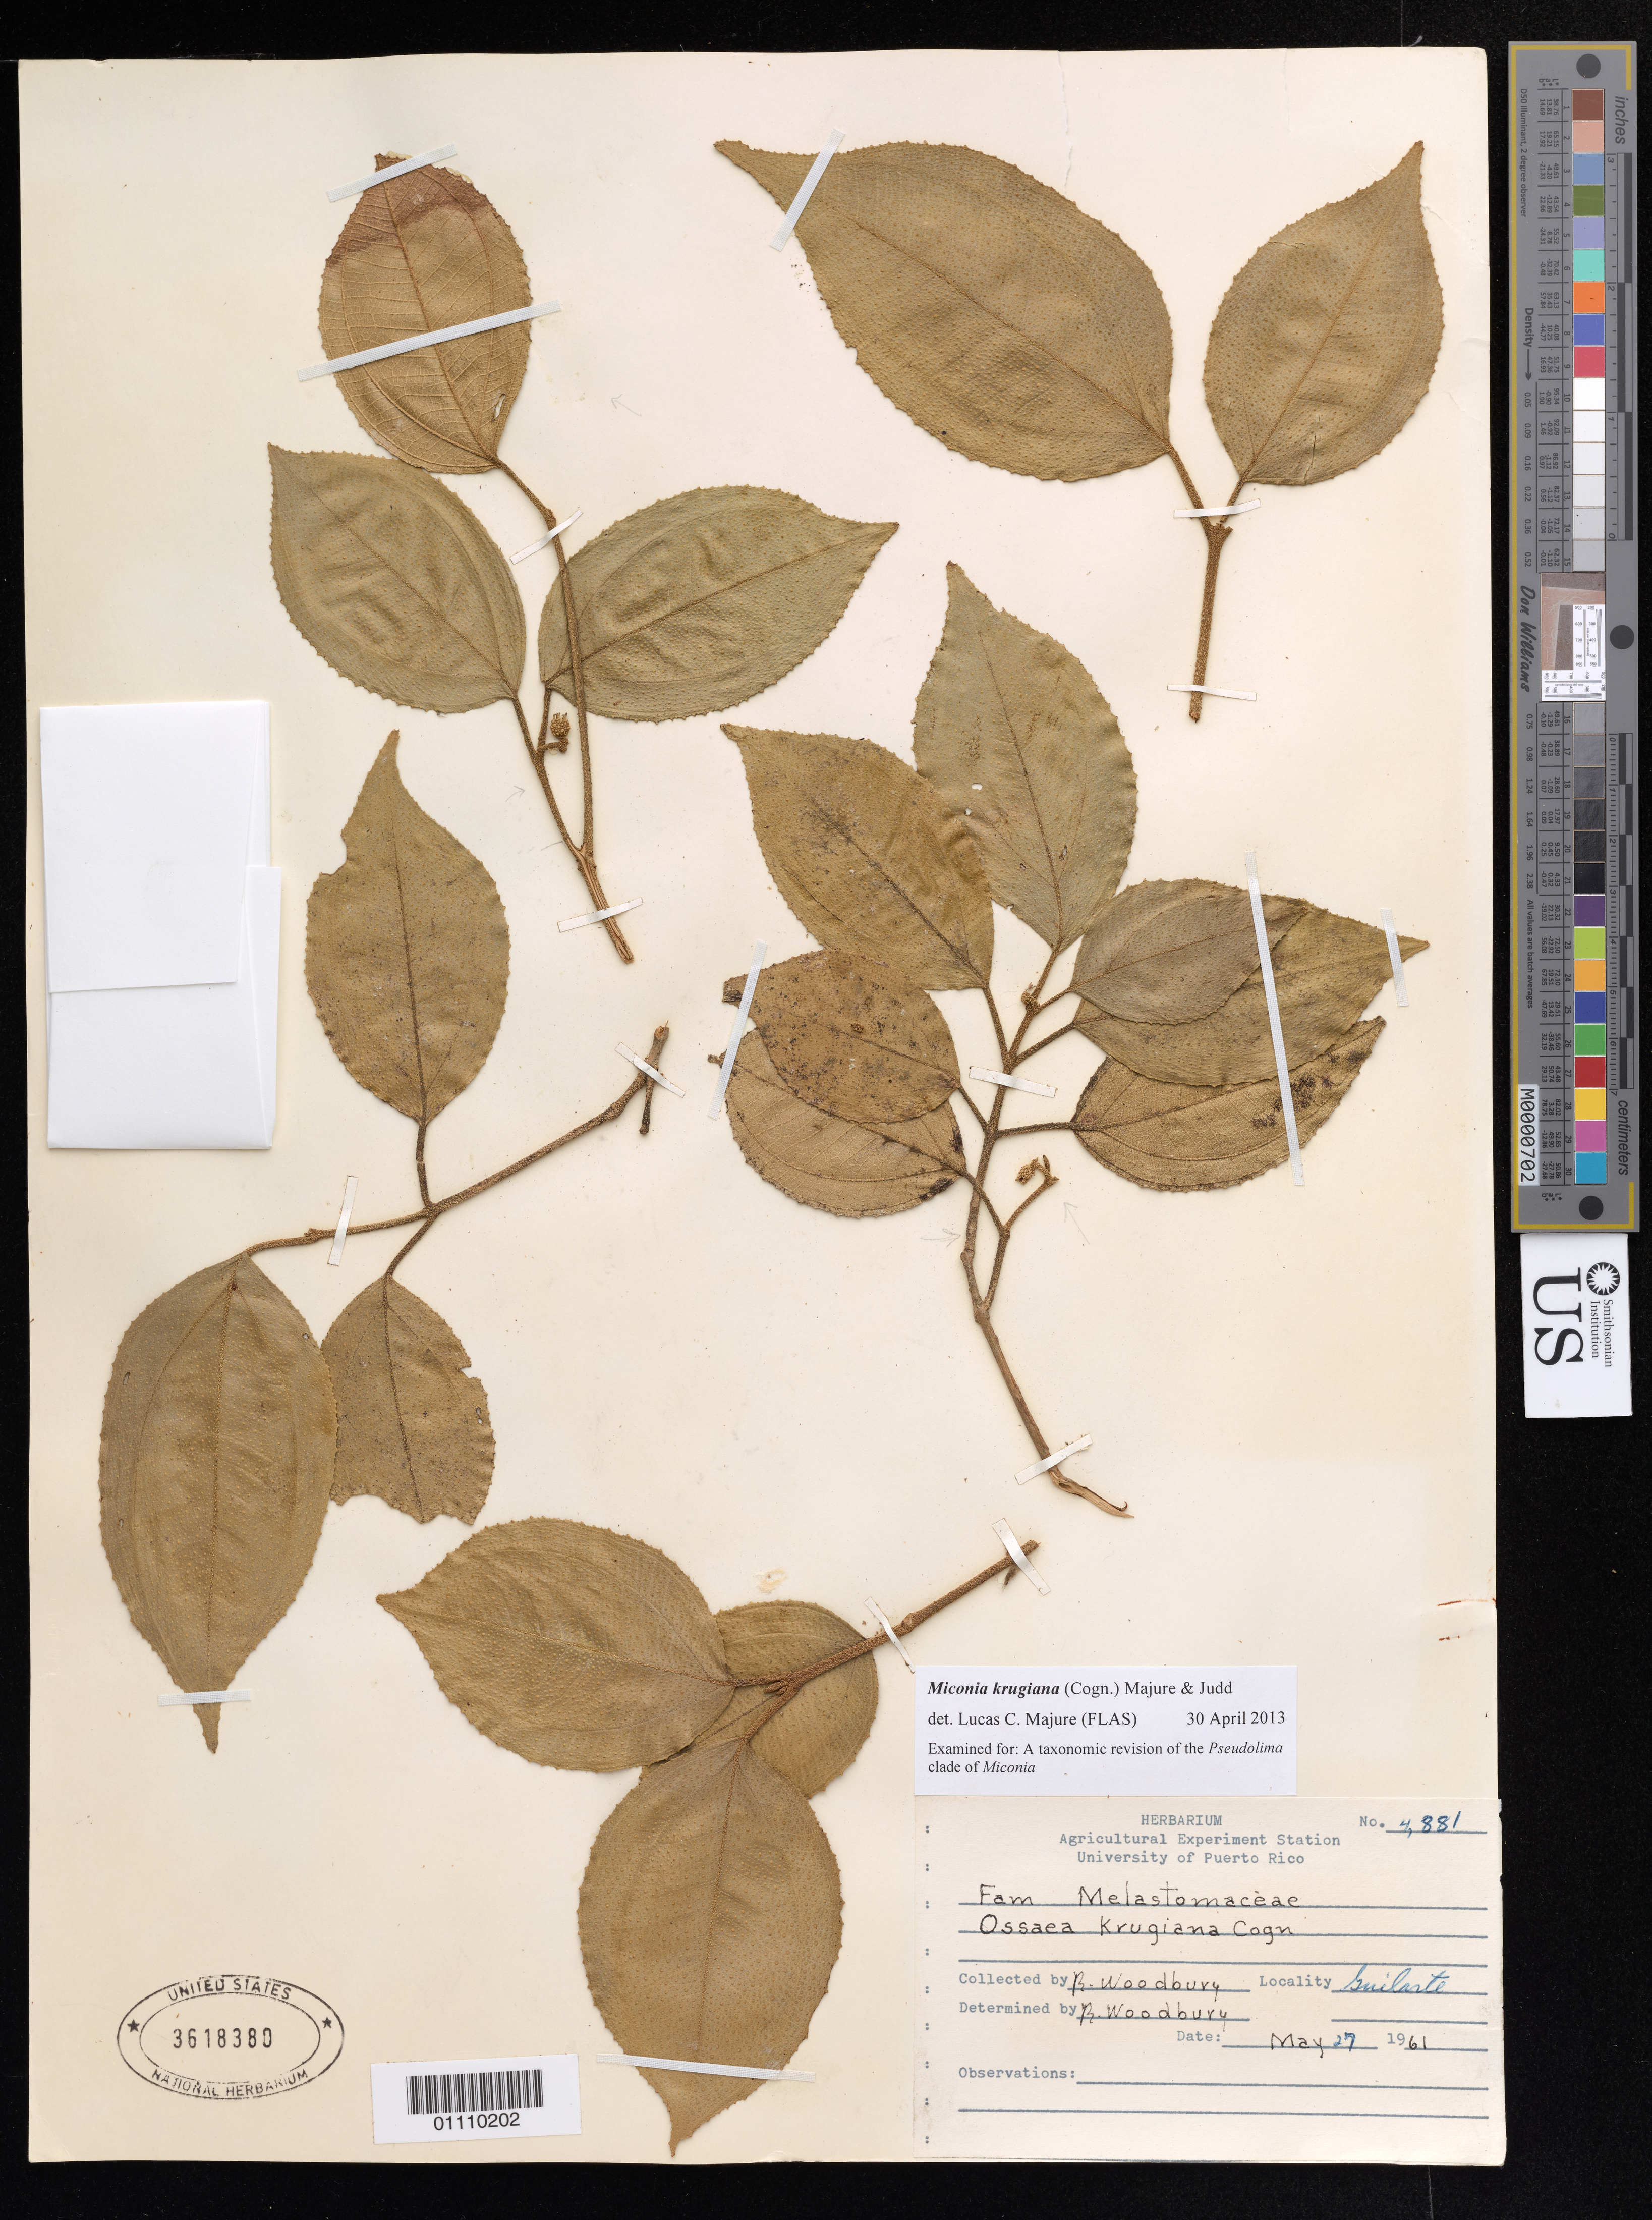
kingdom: Plantae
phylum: Tracheophyta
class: Magnoliopsida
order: Myrtales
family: Melastomataceae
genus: Miconia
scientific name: Miconia karlkrugii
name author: Majure & Judd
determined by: Majure, Lucas C., (FLAS), University of Florida (UNITED STATES)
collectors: R. O. Woodbury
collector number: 4881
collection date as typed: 27 May 1961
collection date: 1961-03-27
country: Puerto Rico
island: Puerto Rico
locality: Guilarte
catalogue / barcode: US 3618380